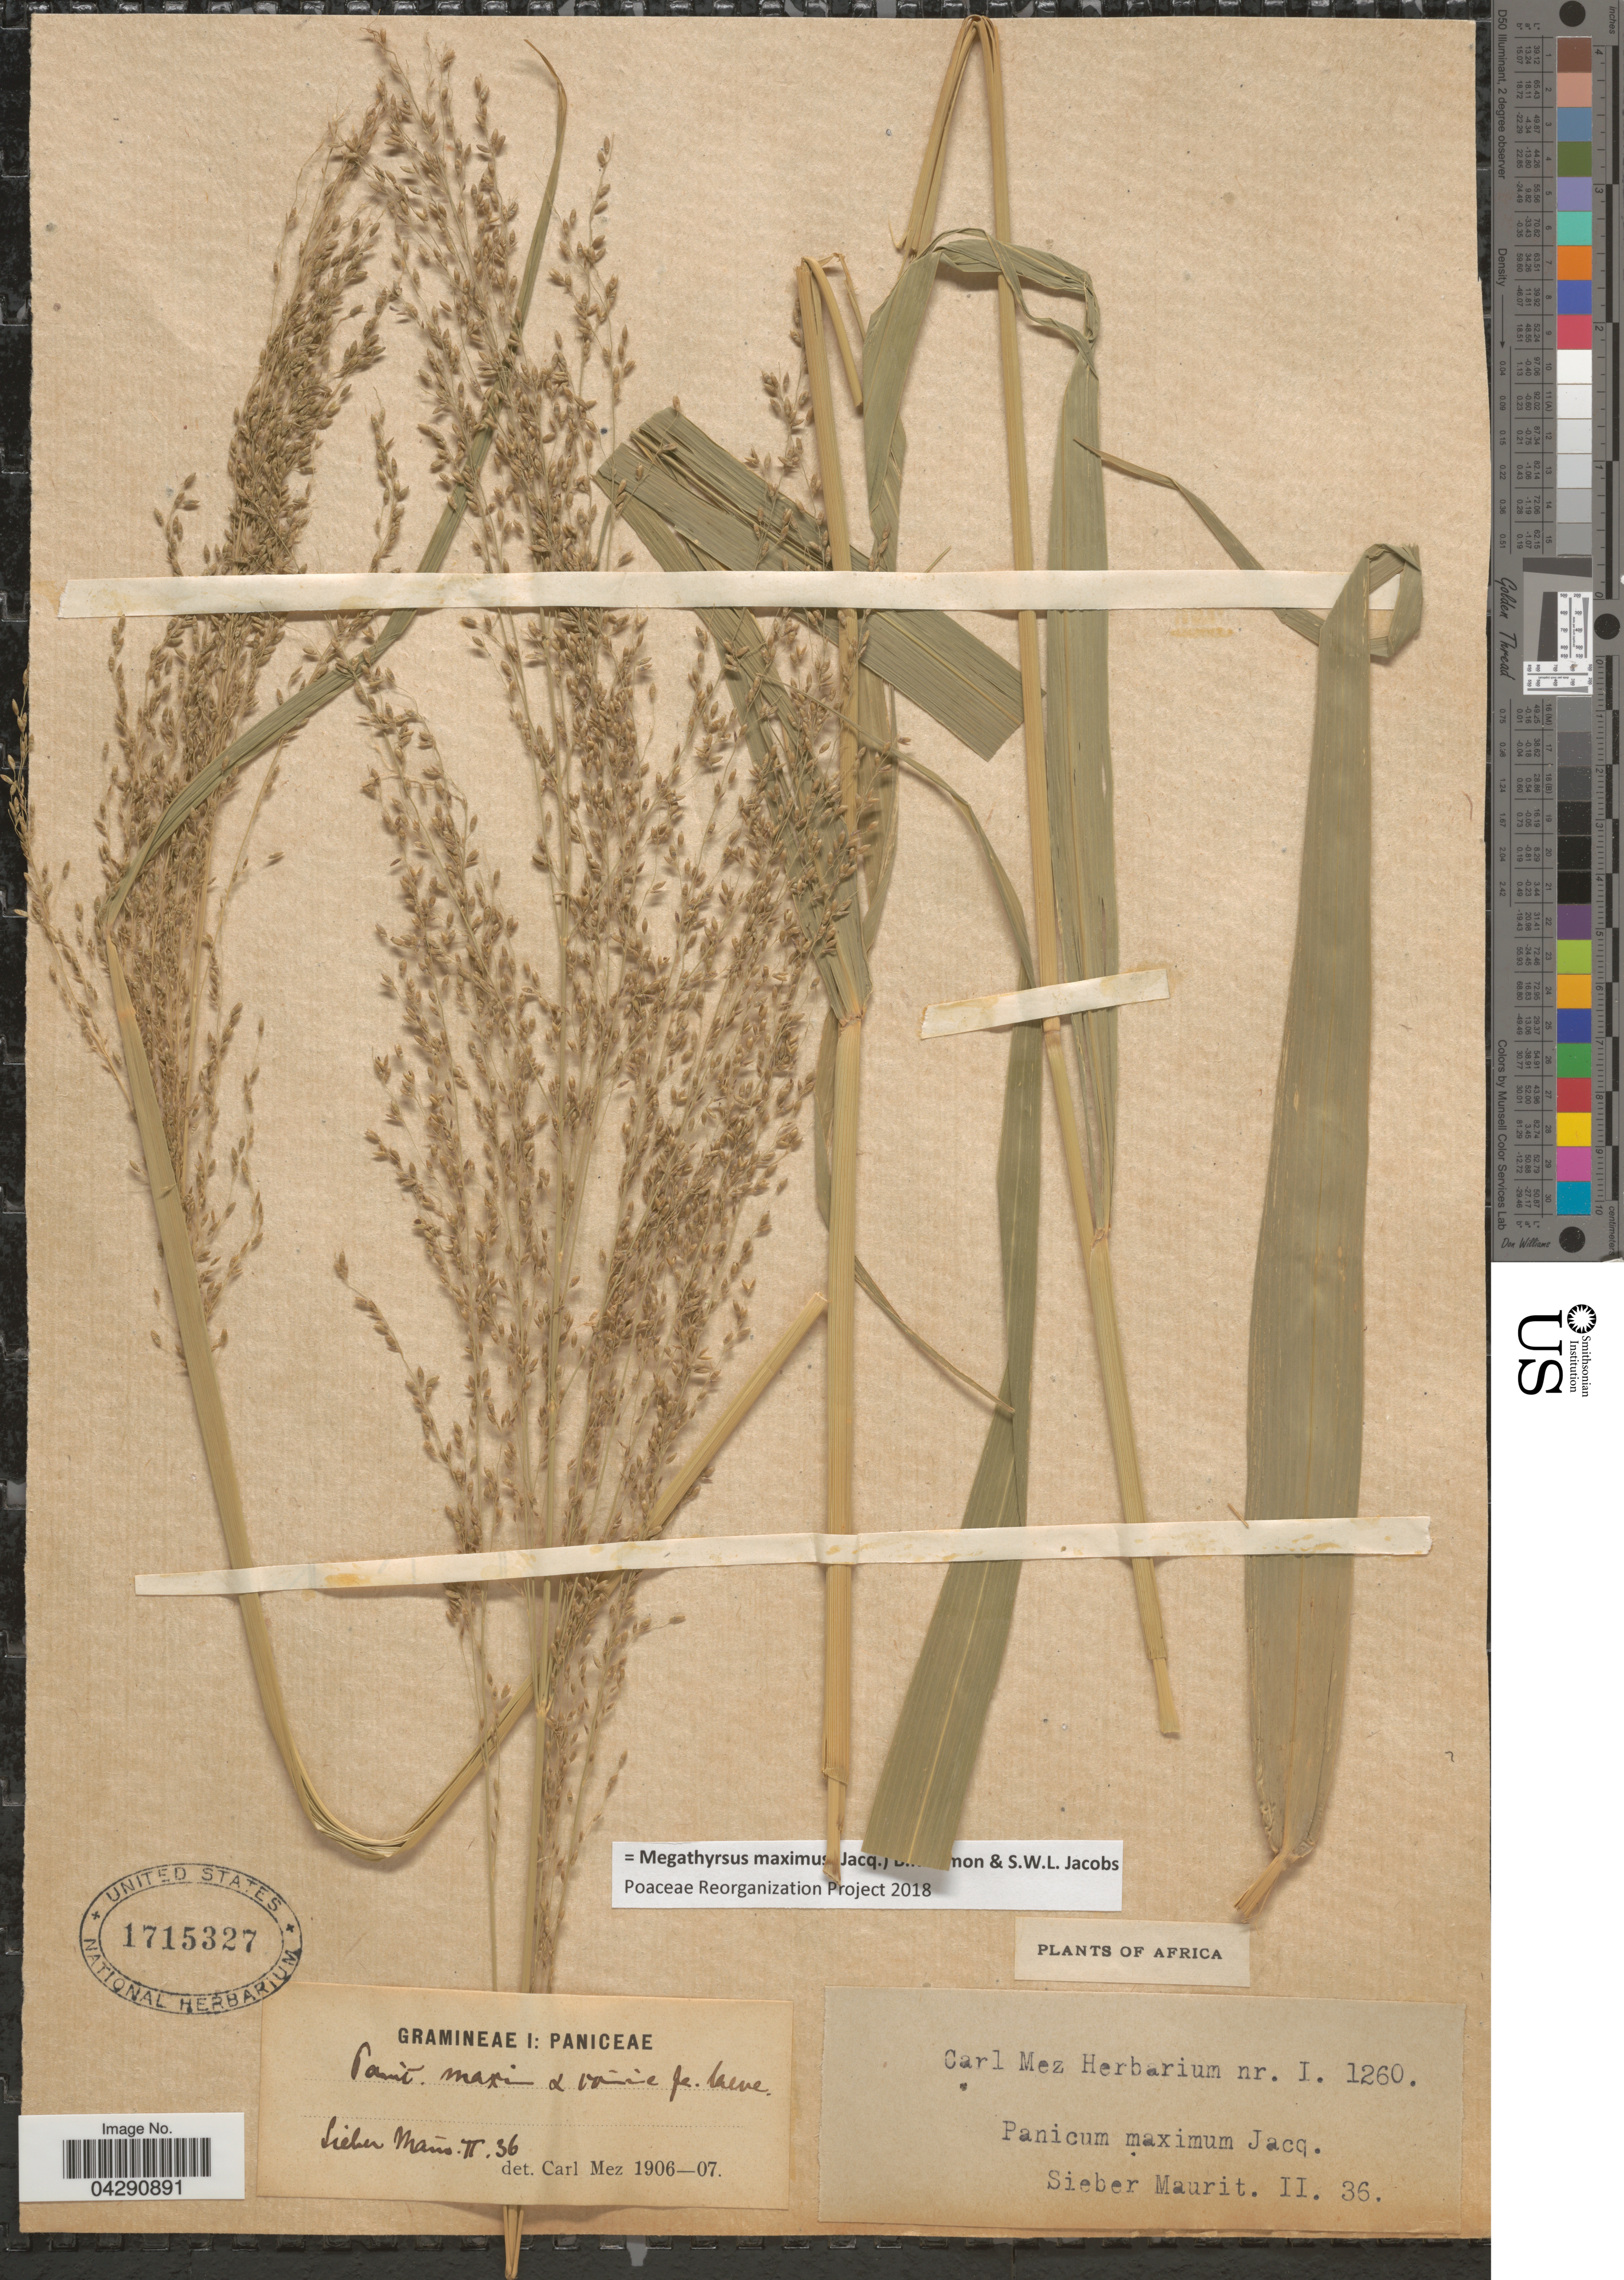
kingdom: Plantae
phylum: Tracheophyta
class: Liliopsida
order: Poales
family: Poaceae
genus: Megathyrsus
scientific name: Megathyrsus maximus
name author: (Jacq.) B.K. Simon & S.W.L. Jacobs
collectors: S. Maurit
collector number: II36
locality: Africa.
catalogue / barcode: US 1715327